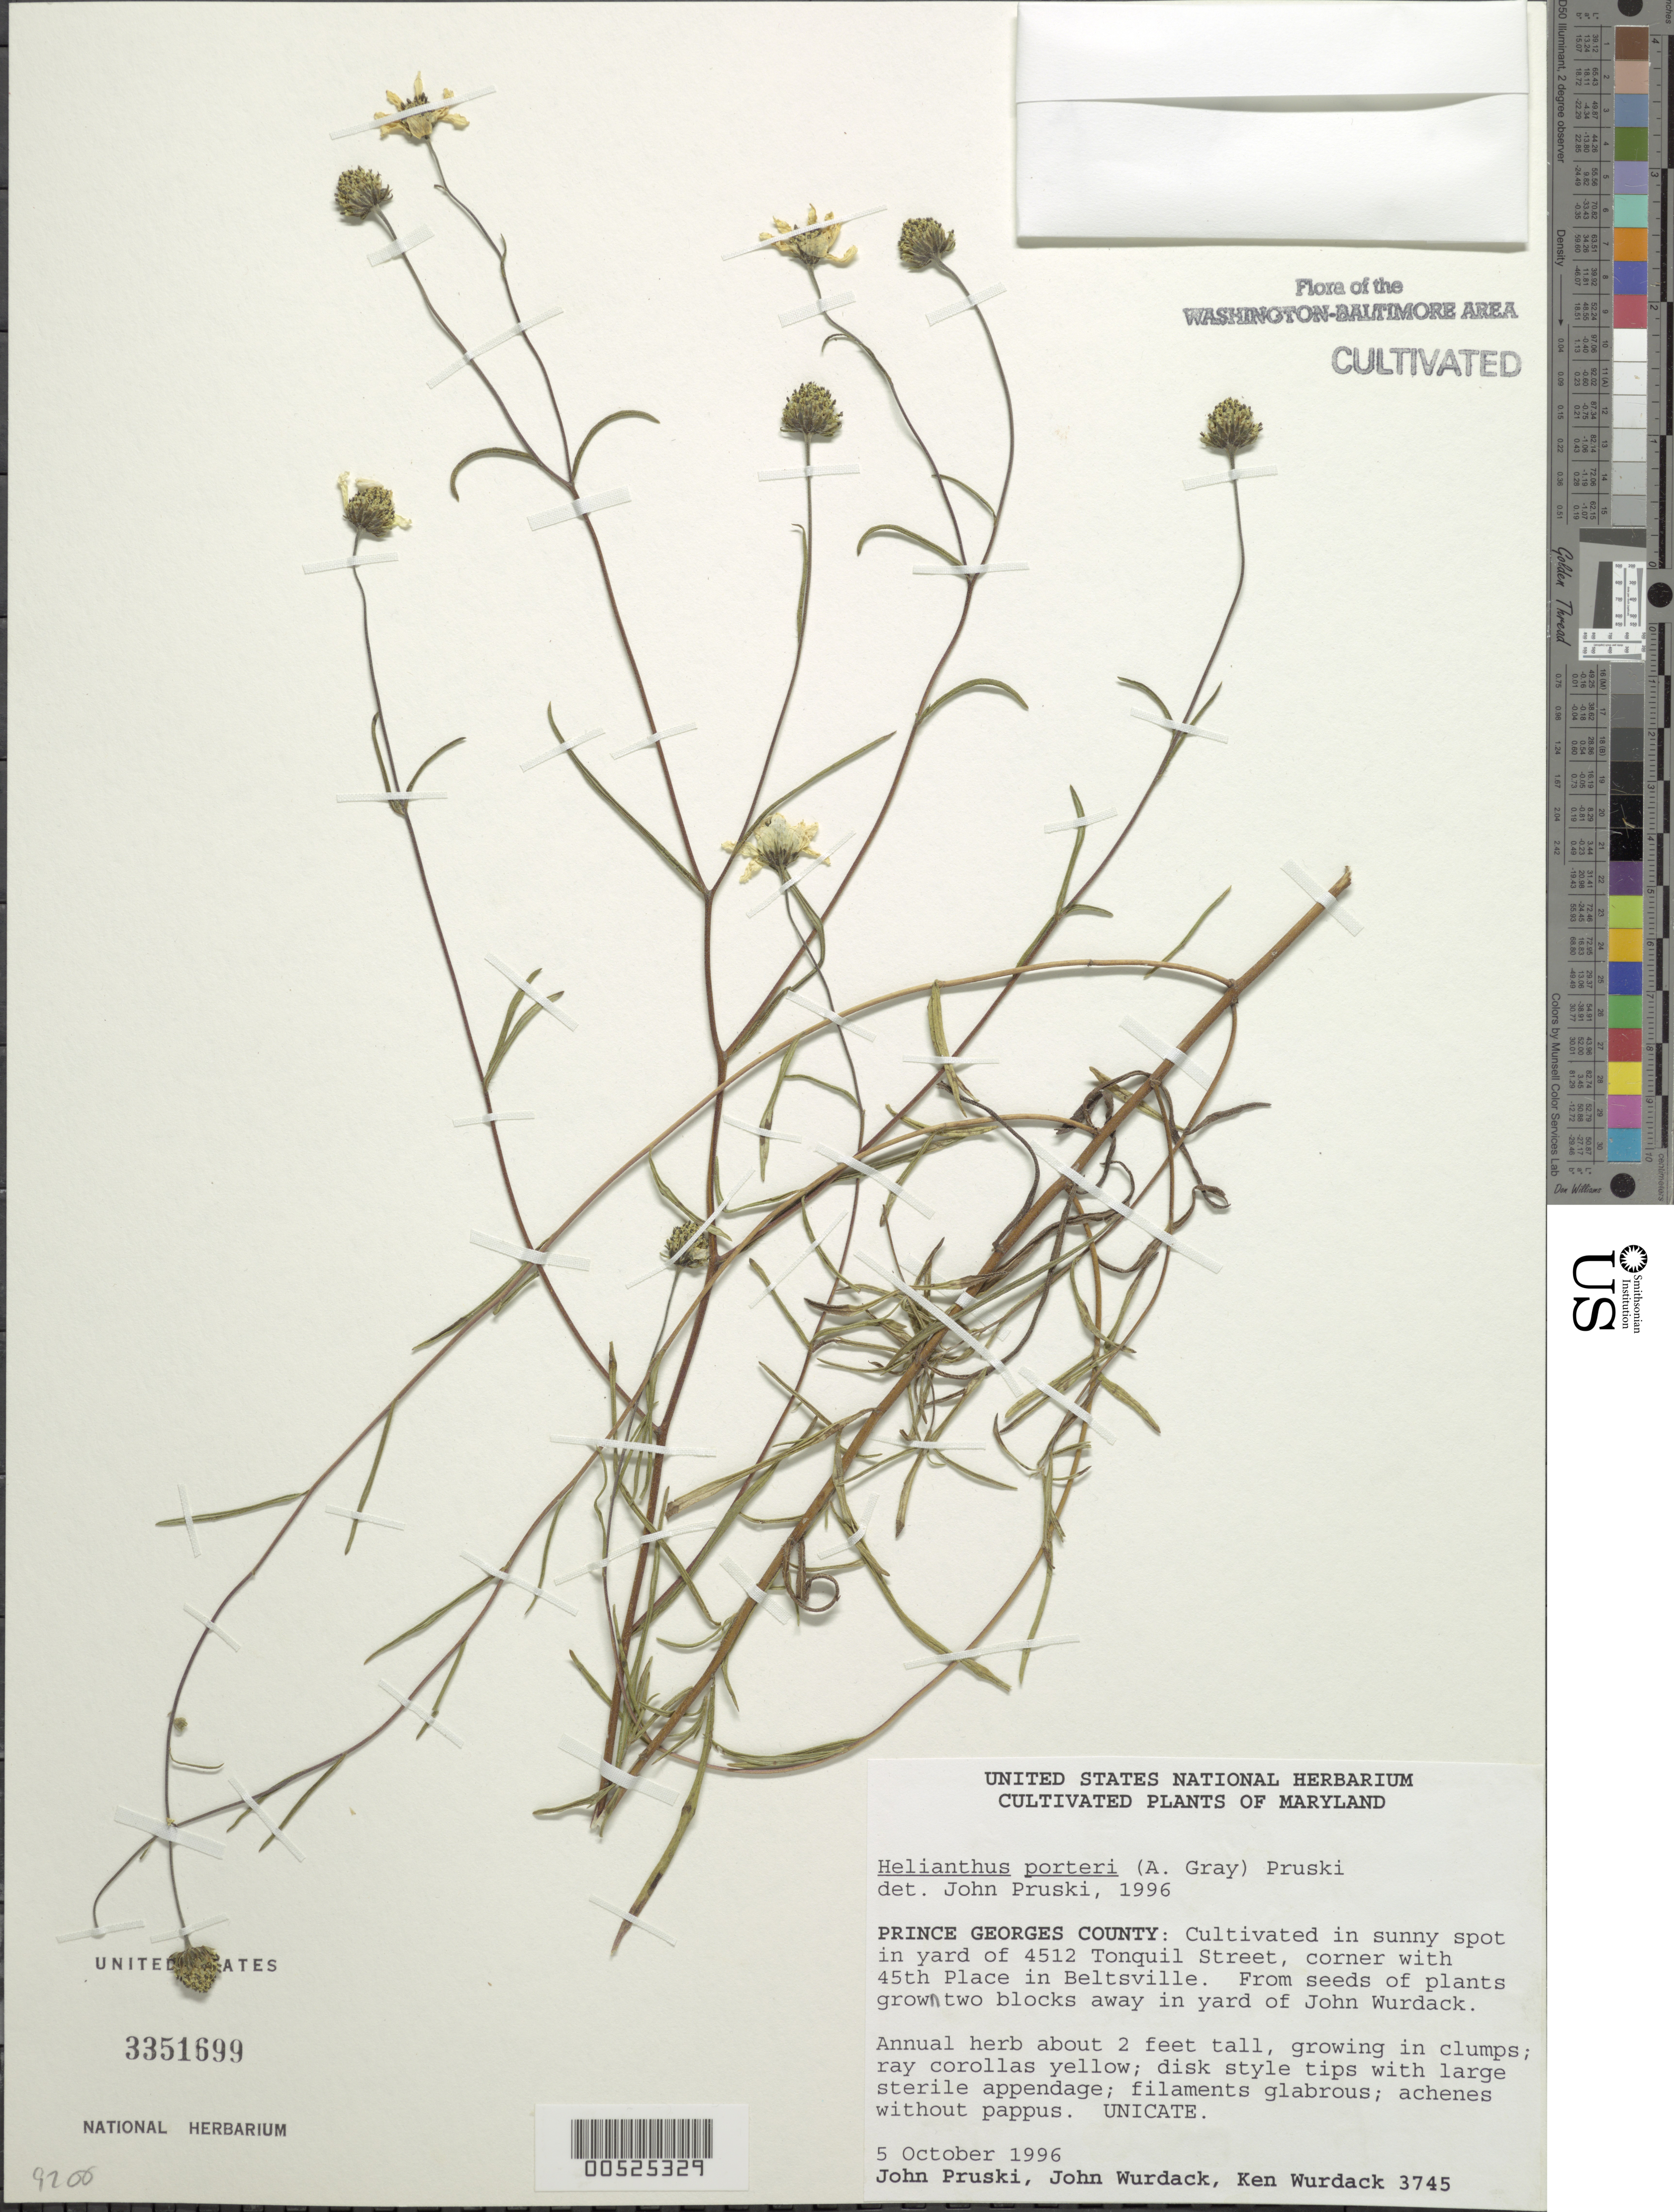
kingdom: Plantae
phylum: Tracheophyta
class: Magnoliopsida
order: Asterales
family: Asteraceae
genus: Helianthus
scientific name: Helianthus porteri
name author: (A. Gray) Pruski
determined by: Pruski, J. F.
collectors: J. F. Pruski, J. J. Wurdack & K. Wurdack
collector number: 3745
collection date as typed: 05 Oct 1996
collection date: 1996-10-05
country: United States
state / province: Maryland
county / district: Prince George's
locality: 4512 Tonquil St., Beltsville.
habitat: Sunny spot in yard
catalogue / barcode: US 3351699